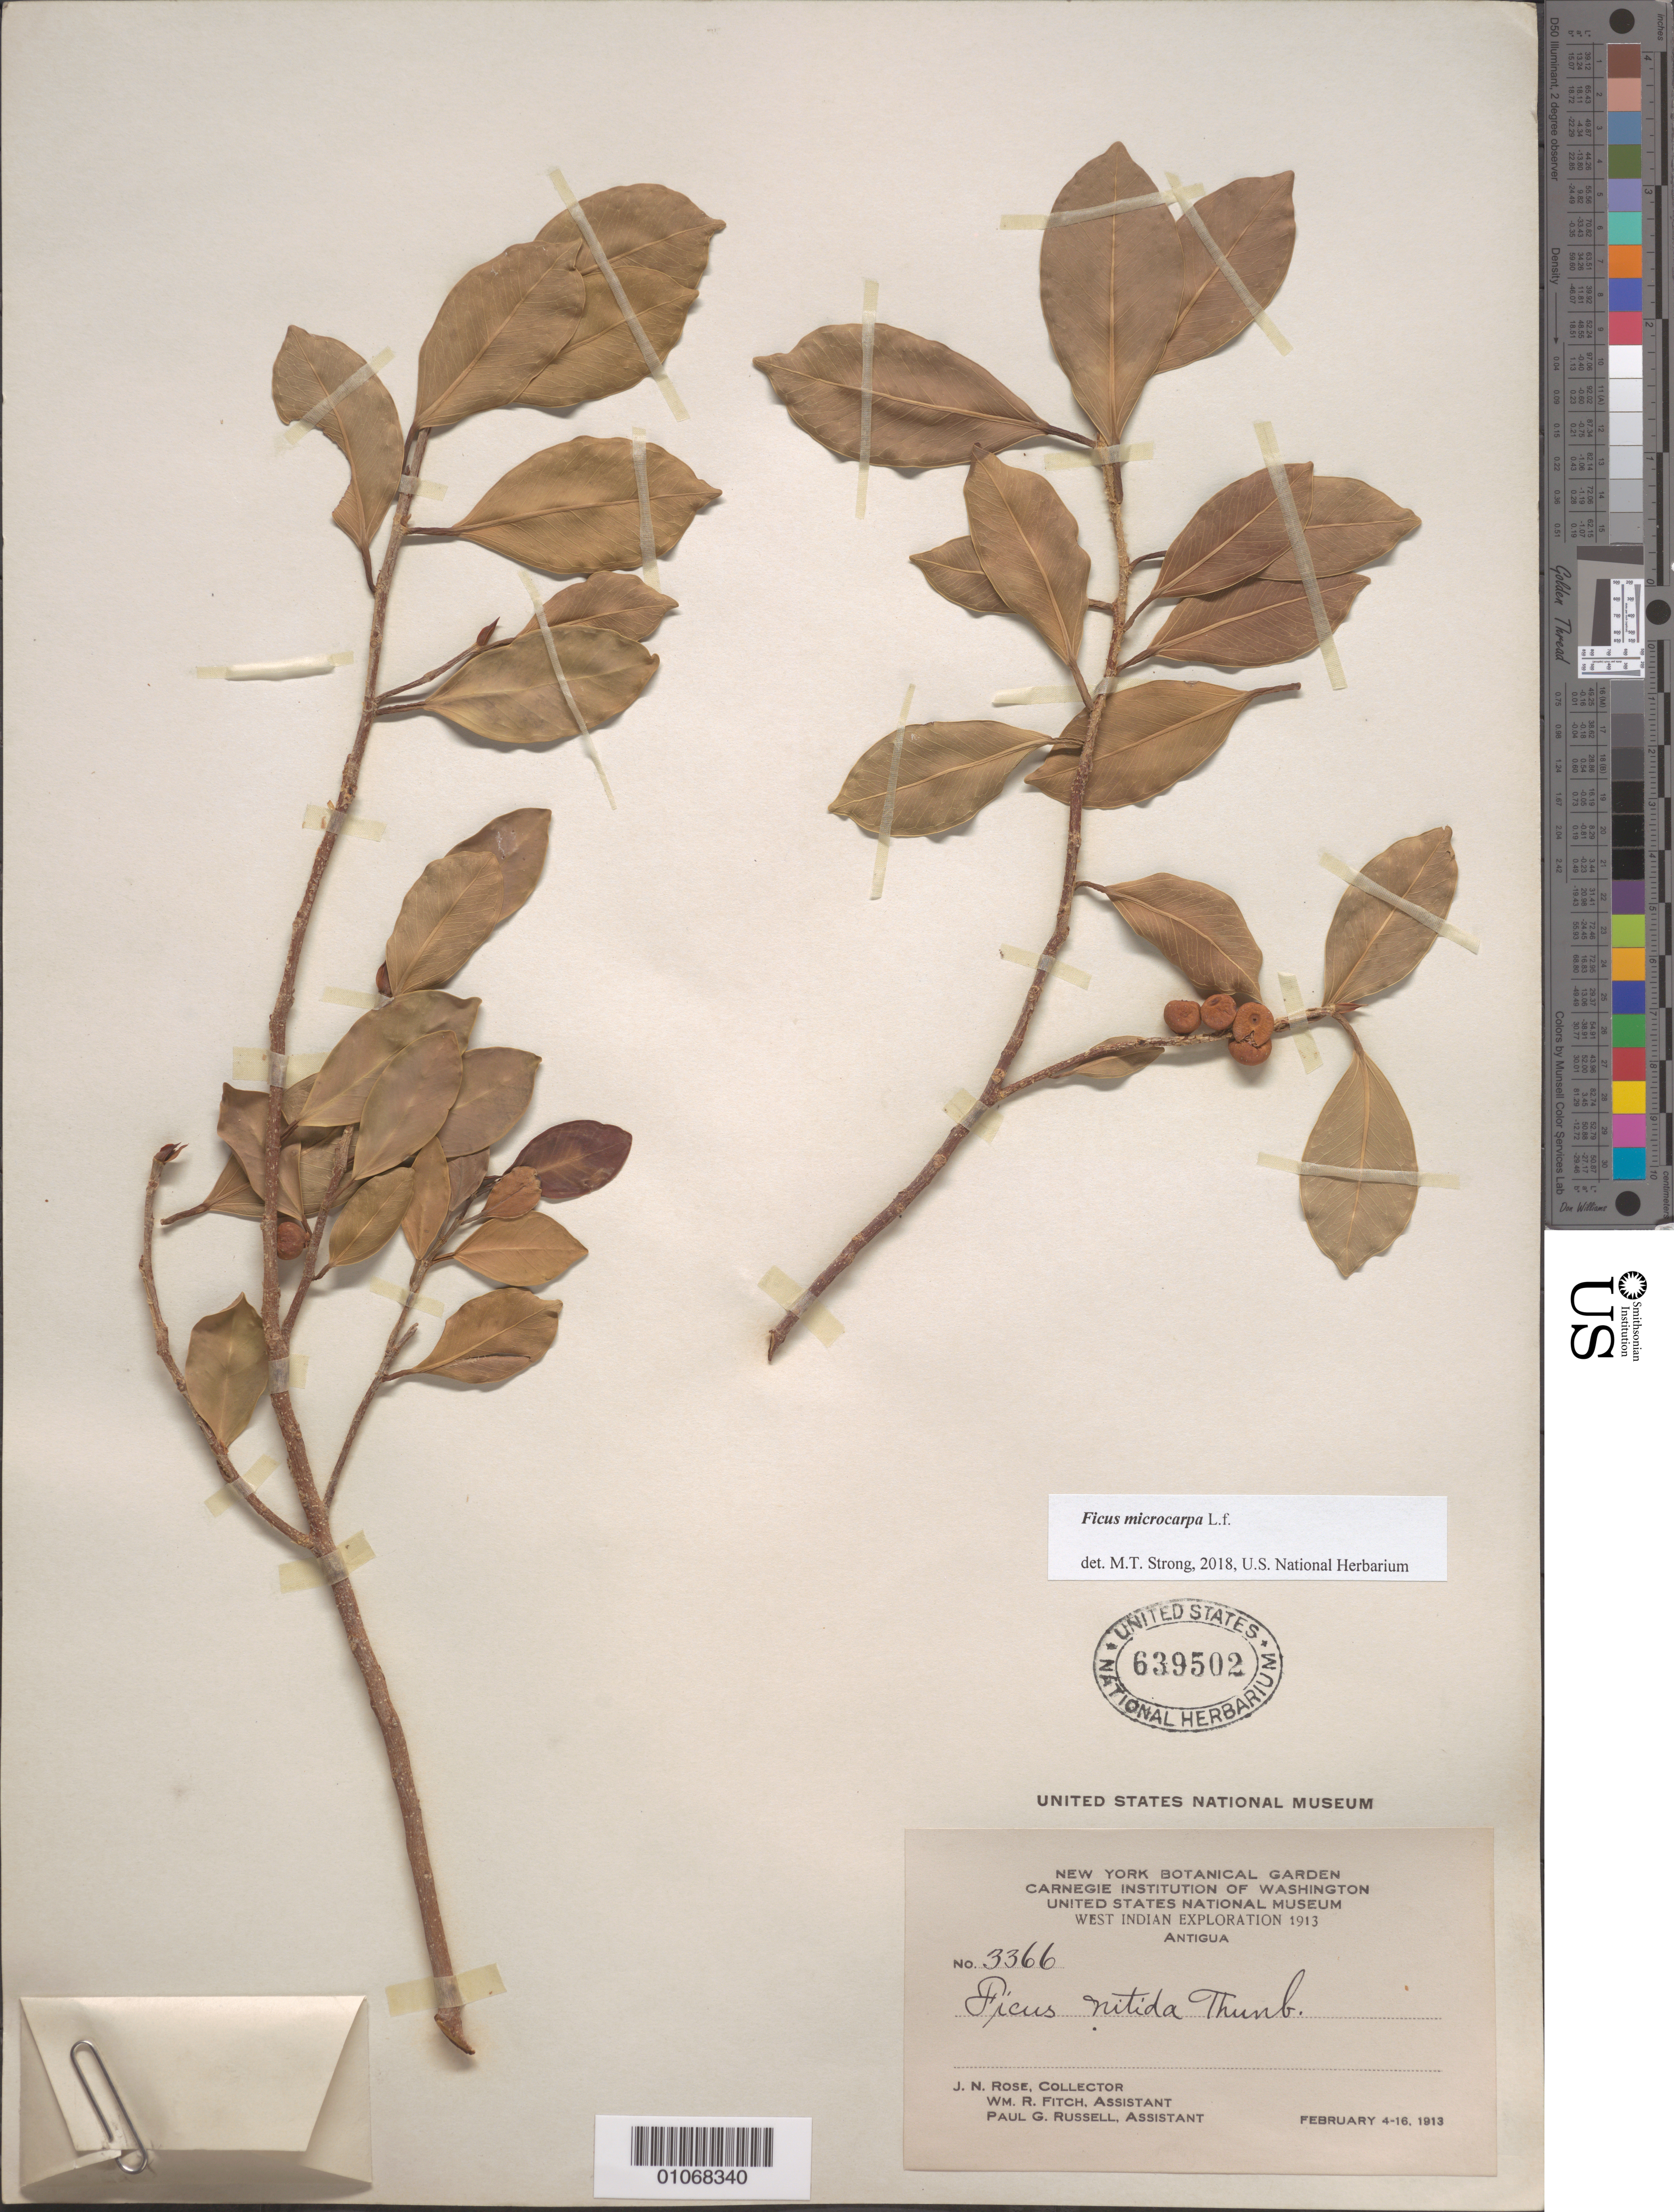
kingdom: Plantae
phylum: Tracheophyta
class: Magnoliopsida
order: Rosales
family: Moraceae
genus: Ficus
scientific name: Ficus microcarpa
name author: L. f.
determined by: Strong, M. T., (US), Smithsonian Institution - National Museum of Natural History (UNITED STATES)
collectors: J. N. Rose, W. R. Fitch & P. G. Russell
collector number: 3366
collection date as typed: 04 Feb 1913 to 16 Feb 1913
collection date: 1913-02-04/1913-02-16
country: Antigua and Barbuda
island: Antigua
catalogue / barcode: US 639502